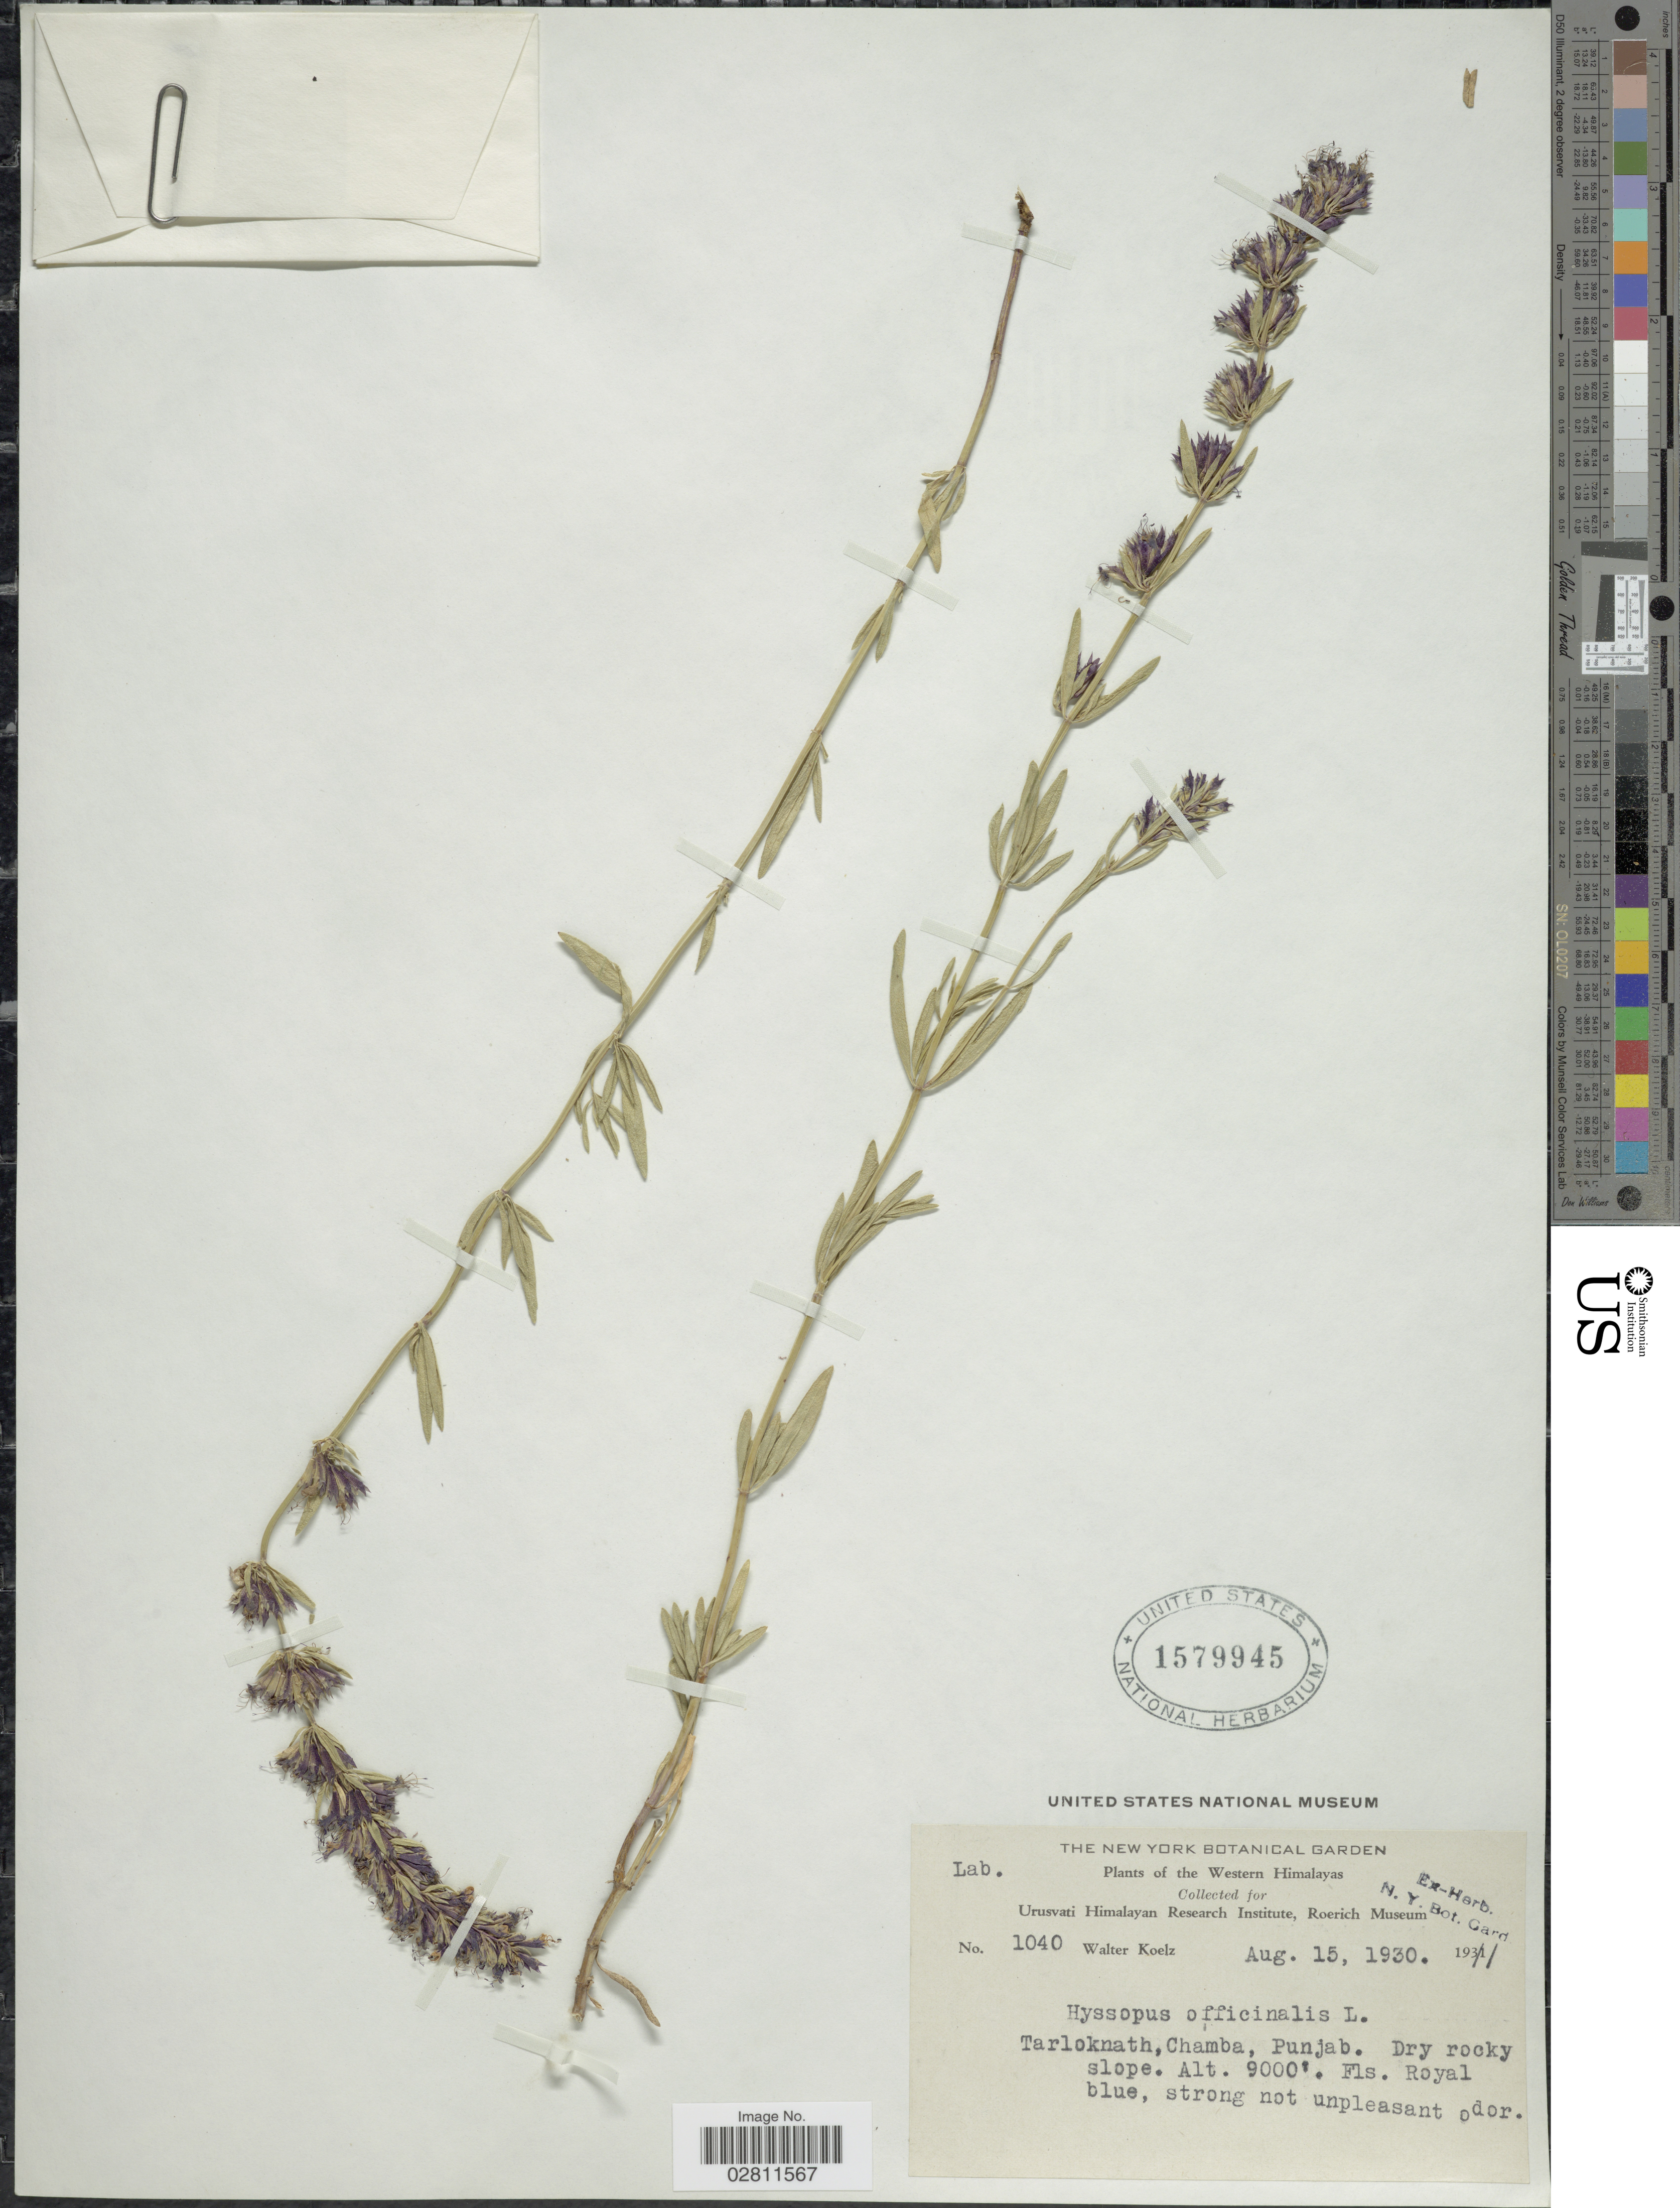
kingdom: Plantae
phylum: Tracheophyta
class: Magnoliopsida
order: Lamiales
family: Lamiaceae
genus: Hyssopus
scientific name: Hyssopus officinalis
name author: L.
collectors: W. N. Koelz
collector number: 1040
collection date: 1930-08-15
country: India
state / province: Punjab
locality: Western Himalayas. Tarloknath, Chamba, Punjab.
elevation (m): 2743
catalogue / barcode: US 1579945